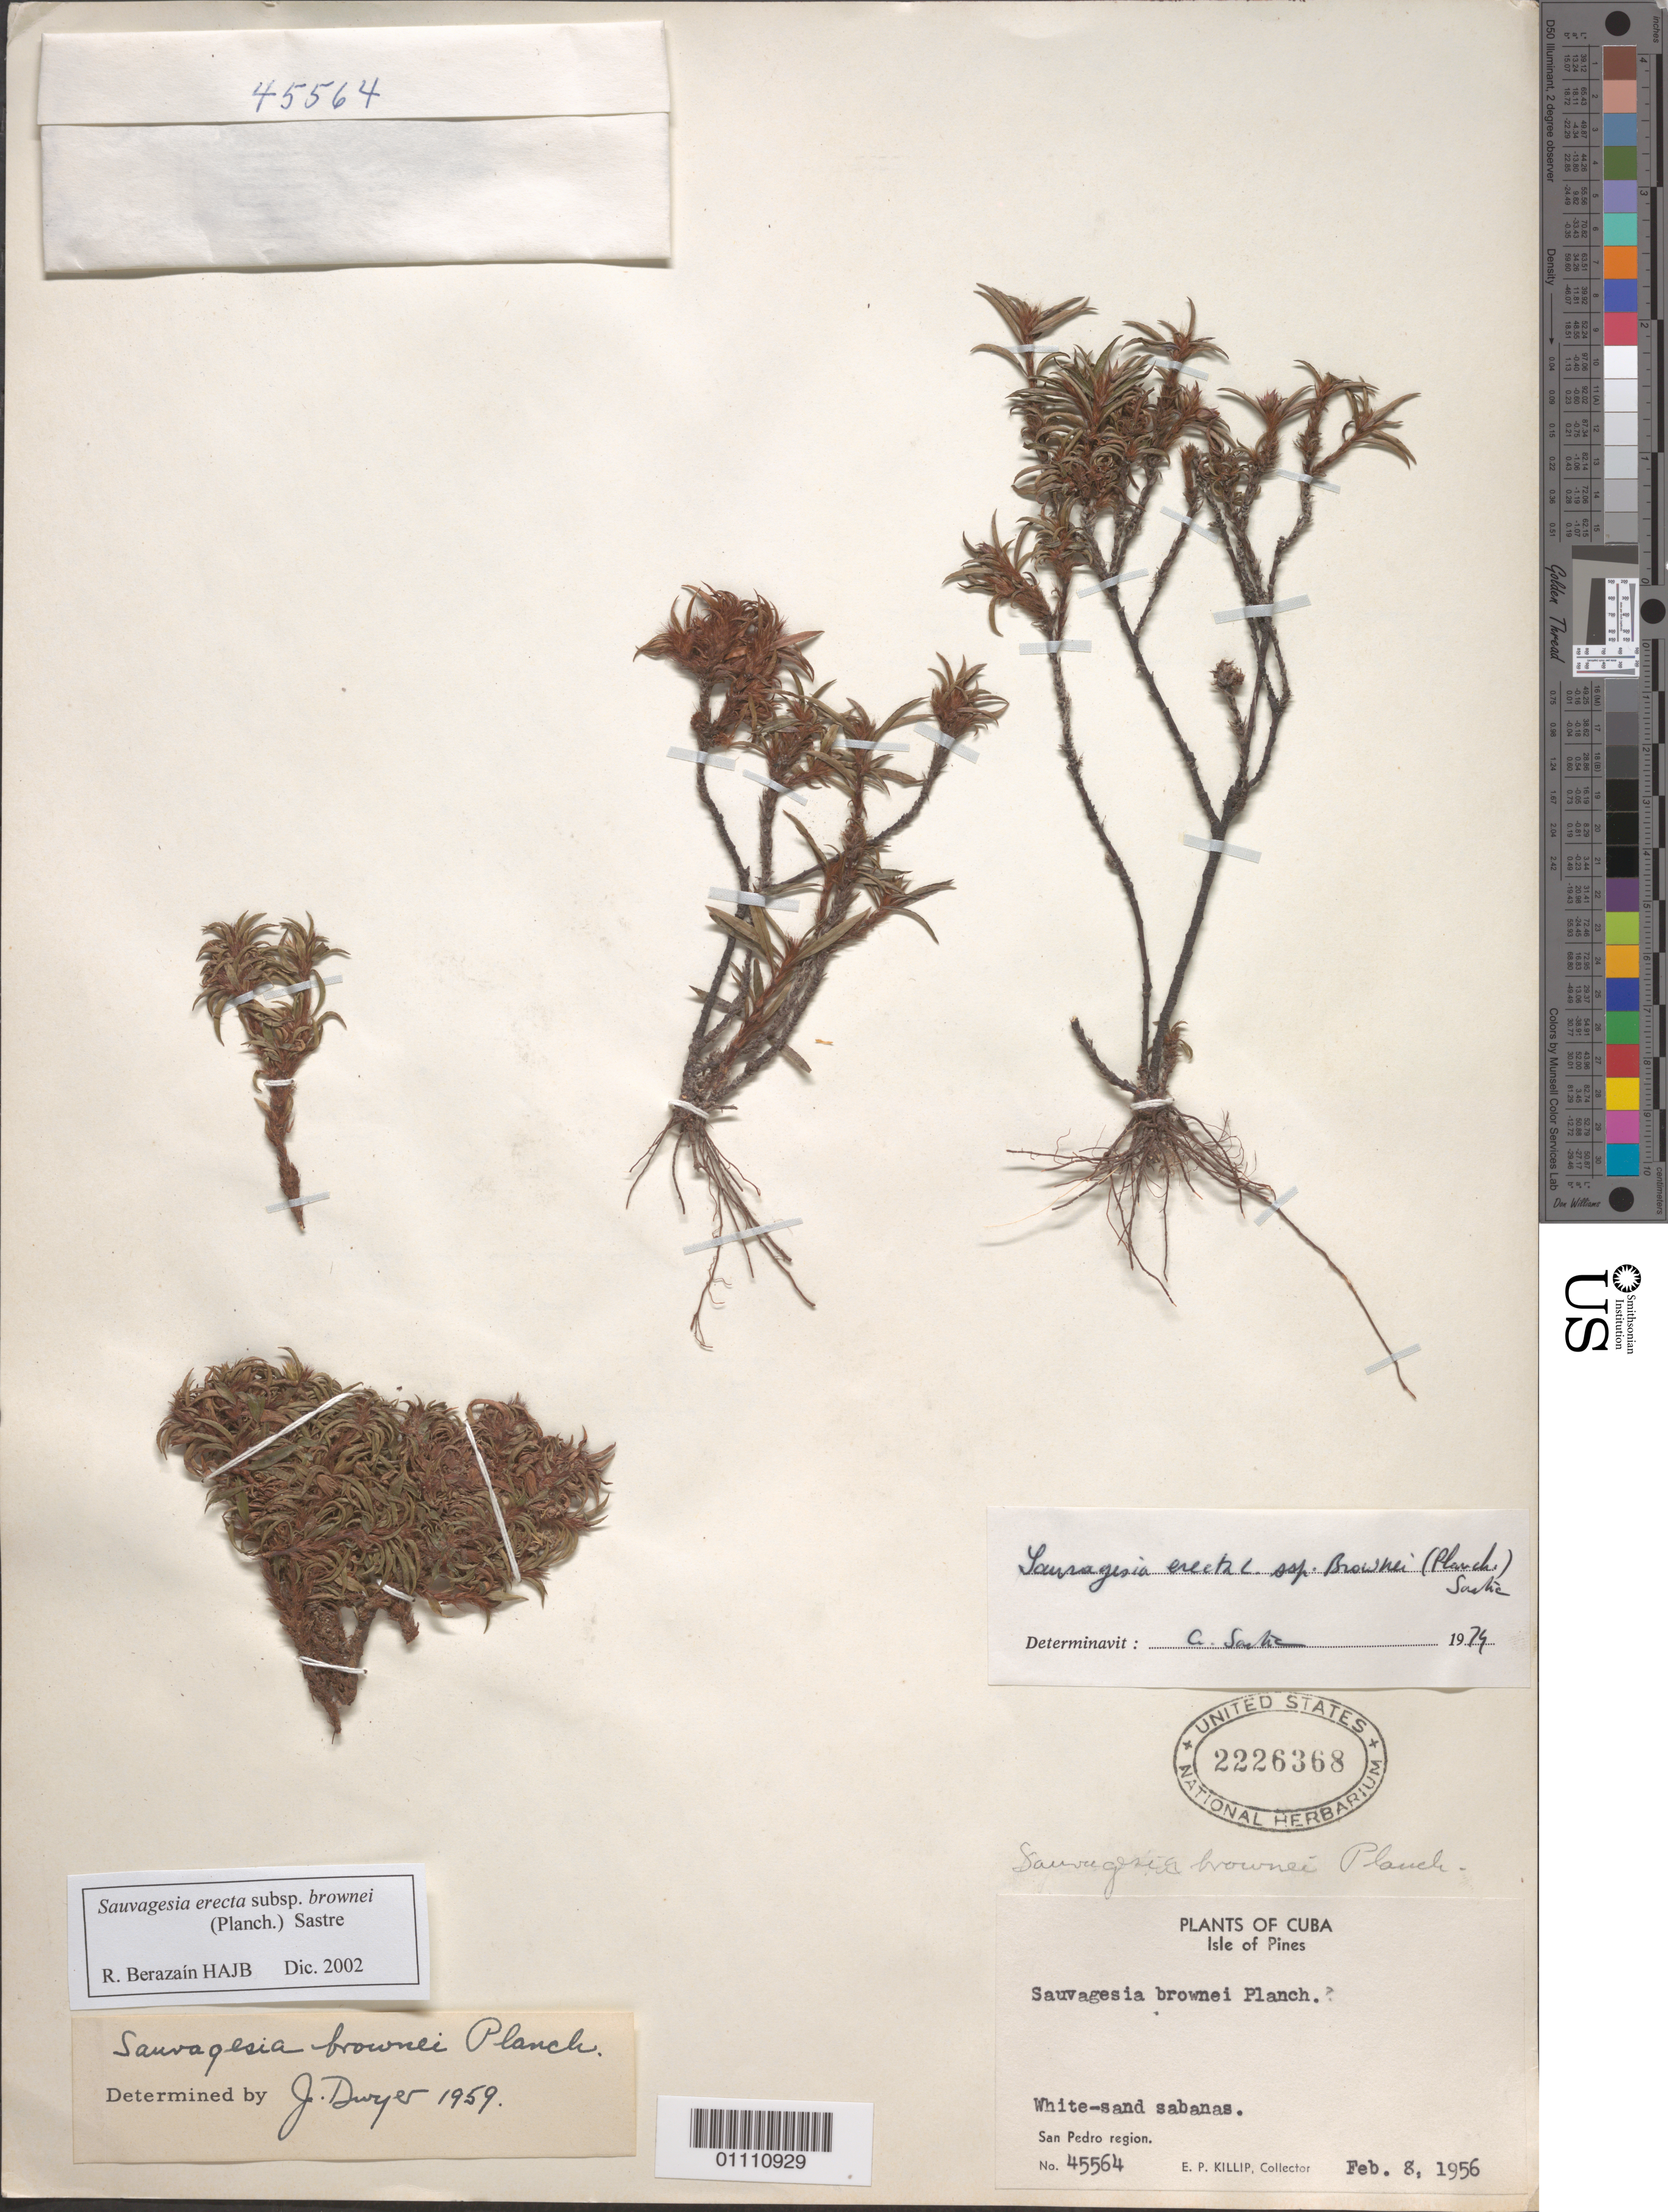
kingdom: Plantae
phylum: Tracheophyta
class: Magnoliopsida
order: Malpighiales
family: Ochnaceae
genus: Sauvagesia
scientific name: Sauvagesia erecta subsp. brownei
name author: (Planch.) Sastre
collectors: E. P. Killip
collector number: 45564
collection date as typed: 08 Feb 1956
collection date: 1956-02-08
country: Cuba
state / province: Isla de La Juventud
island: Isla de la Juventud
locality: Isle of Pines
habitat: white sand sabana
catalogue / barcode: US 2226368